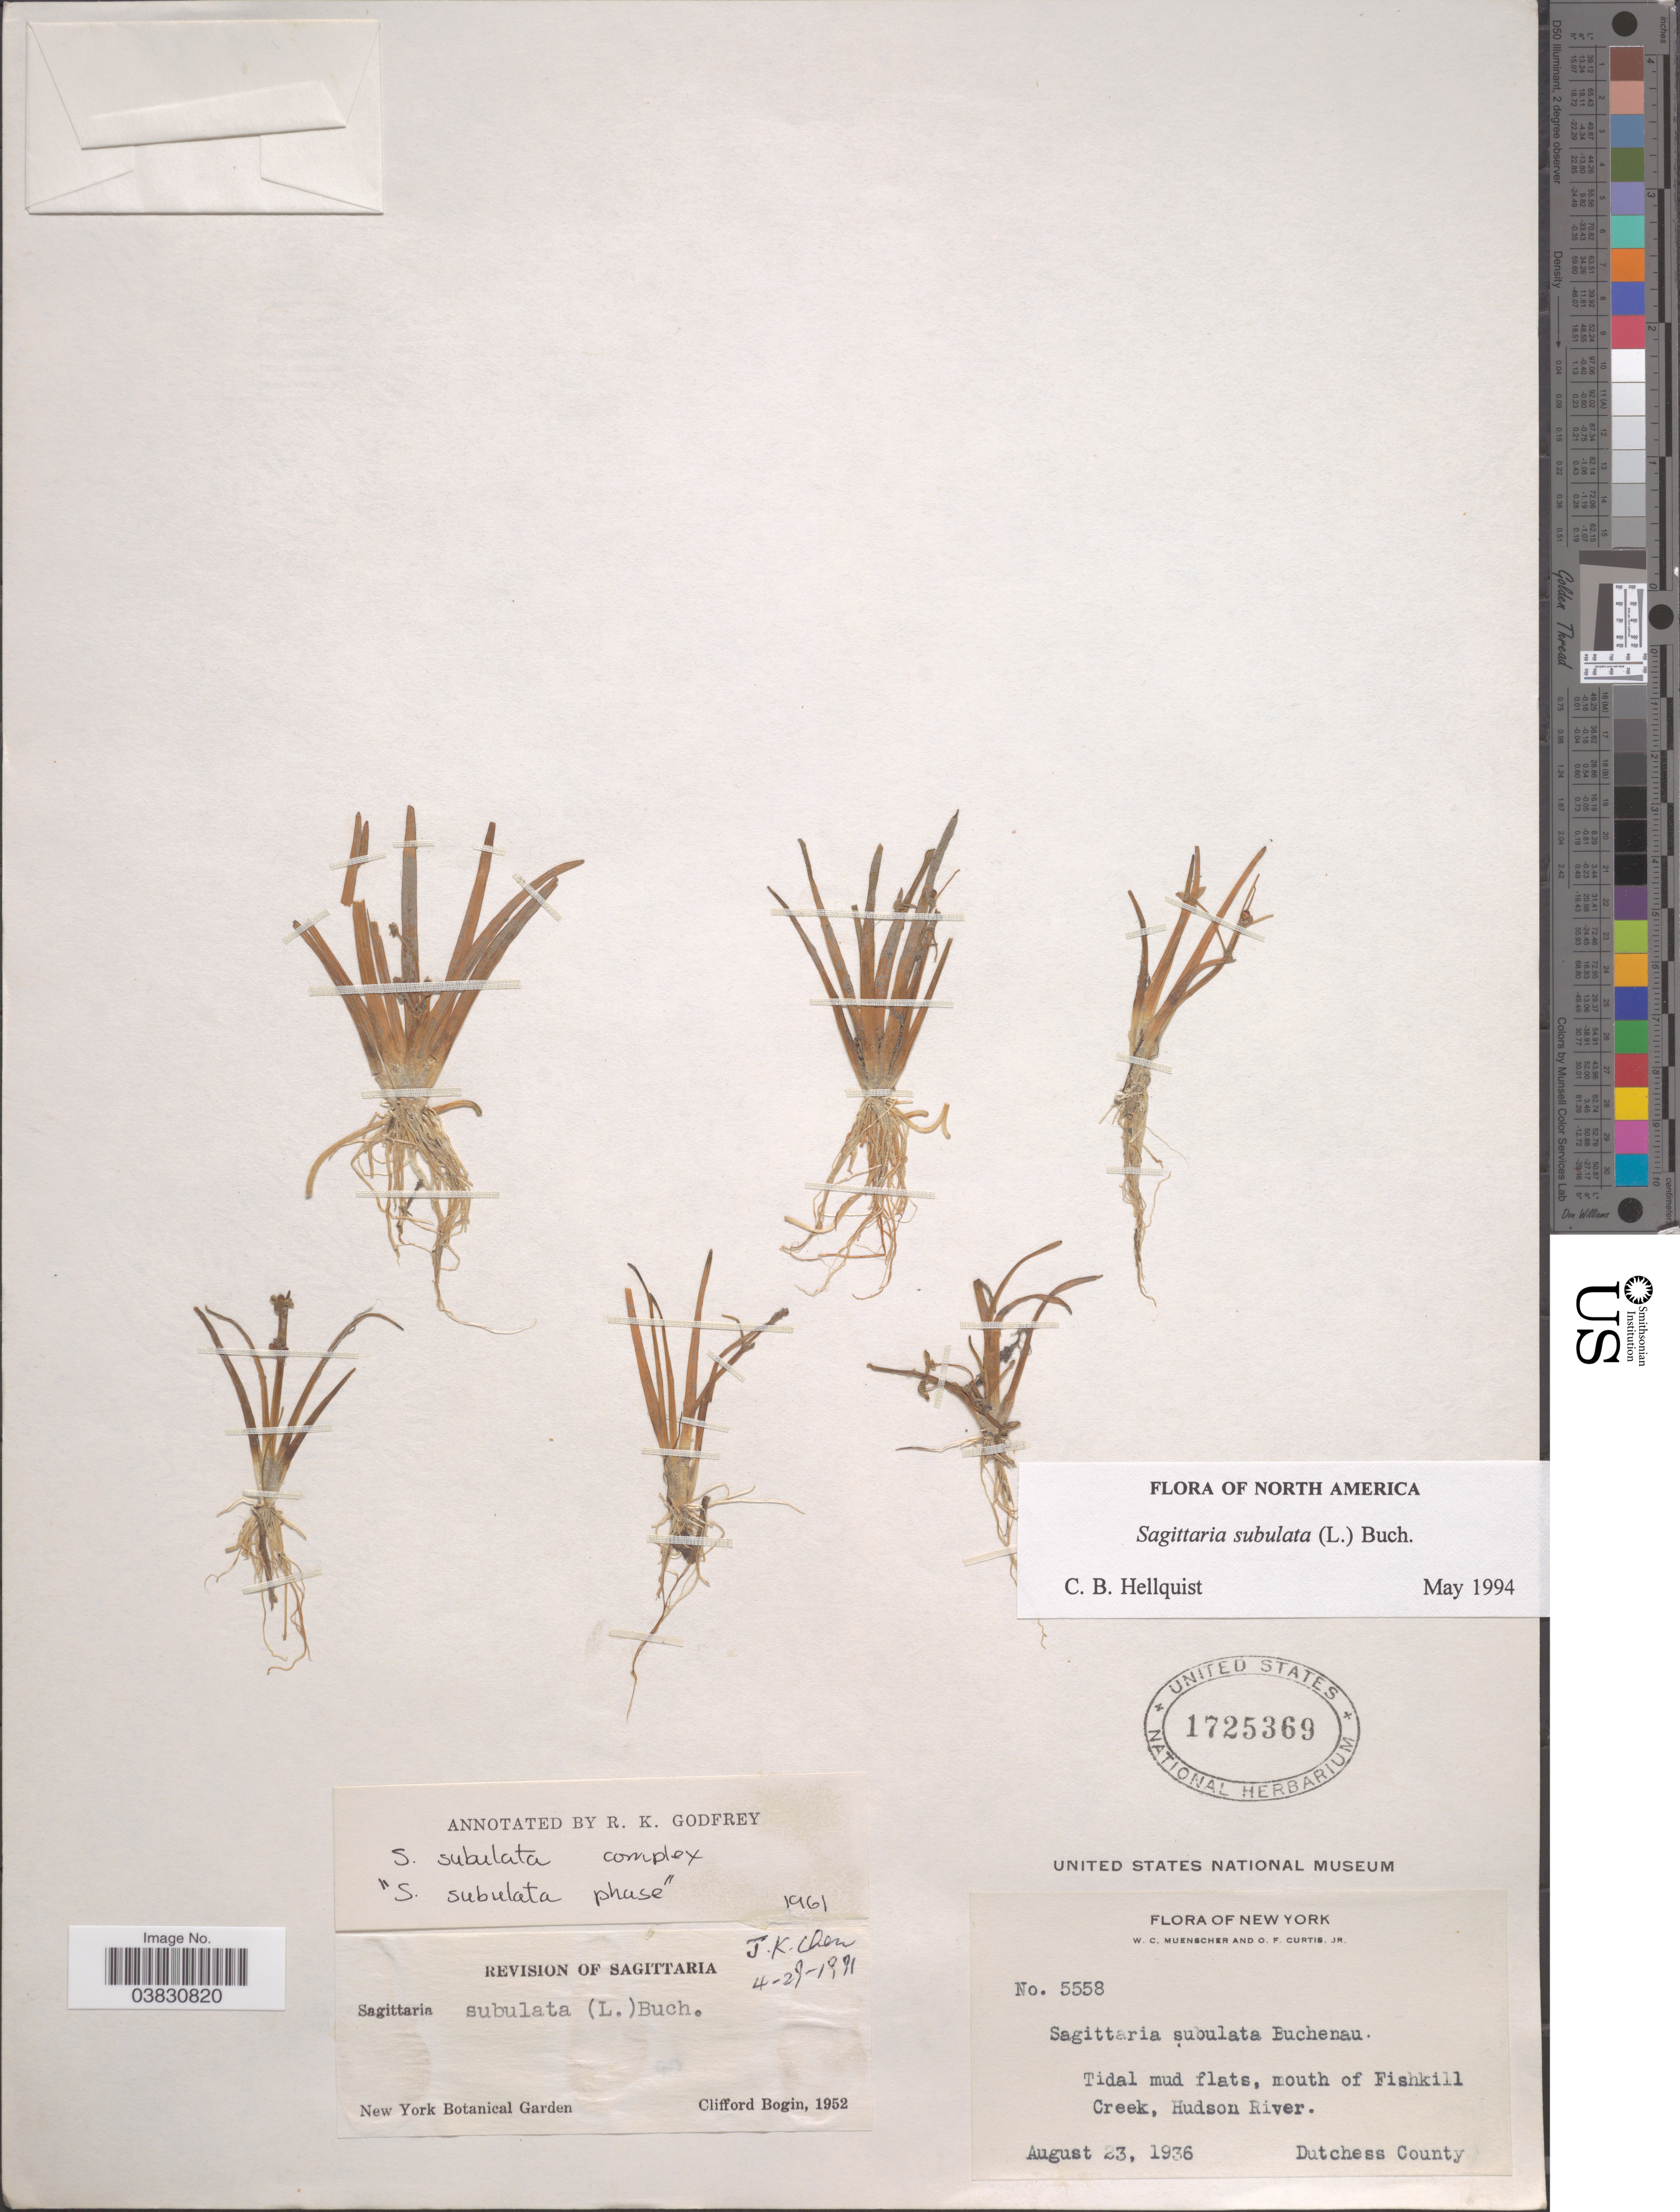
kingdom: Plantae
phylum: Tracheophyta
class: Liliopsida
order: Alismatales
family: Alismataceae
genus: Sagittaria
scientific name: Sagittaria subulata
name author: (L.) Buchenau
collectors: W. Muenscher & O. Curtis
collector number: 5558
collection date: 1936-08-23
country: United States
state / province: New York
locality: Mouth of Fishkill Creek, Hudson River. Dutchess County.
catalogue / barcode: US 1725369